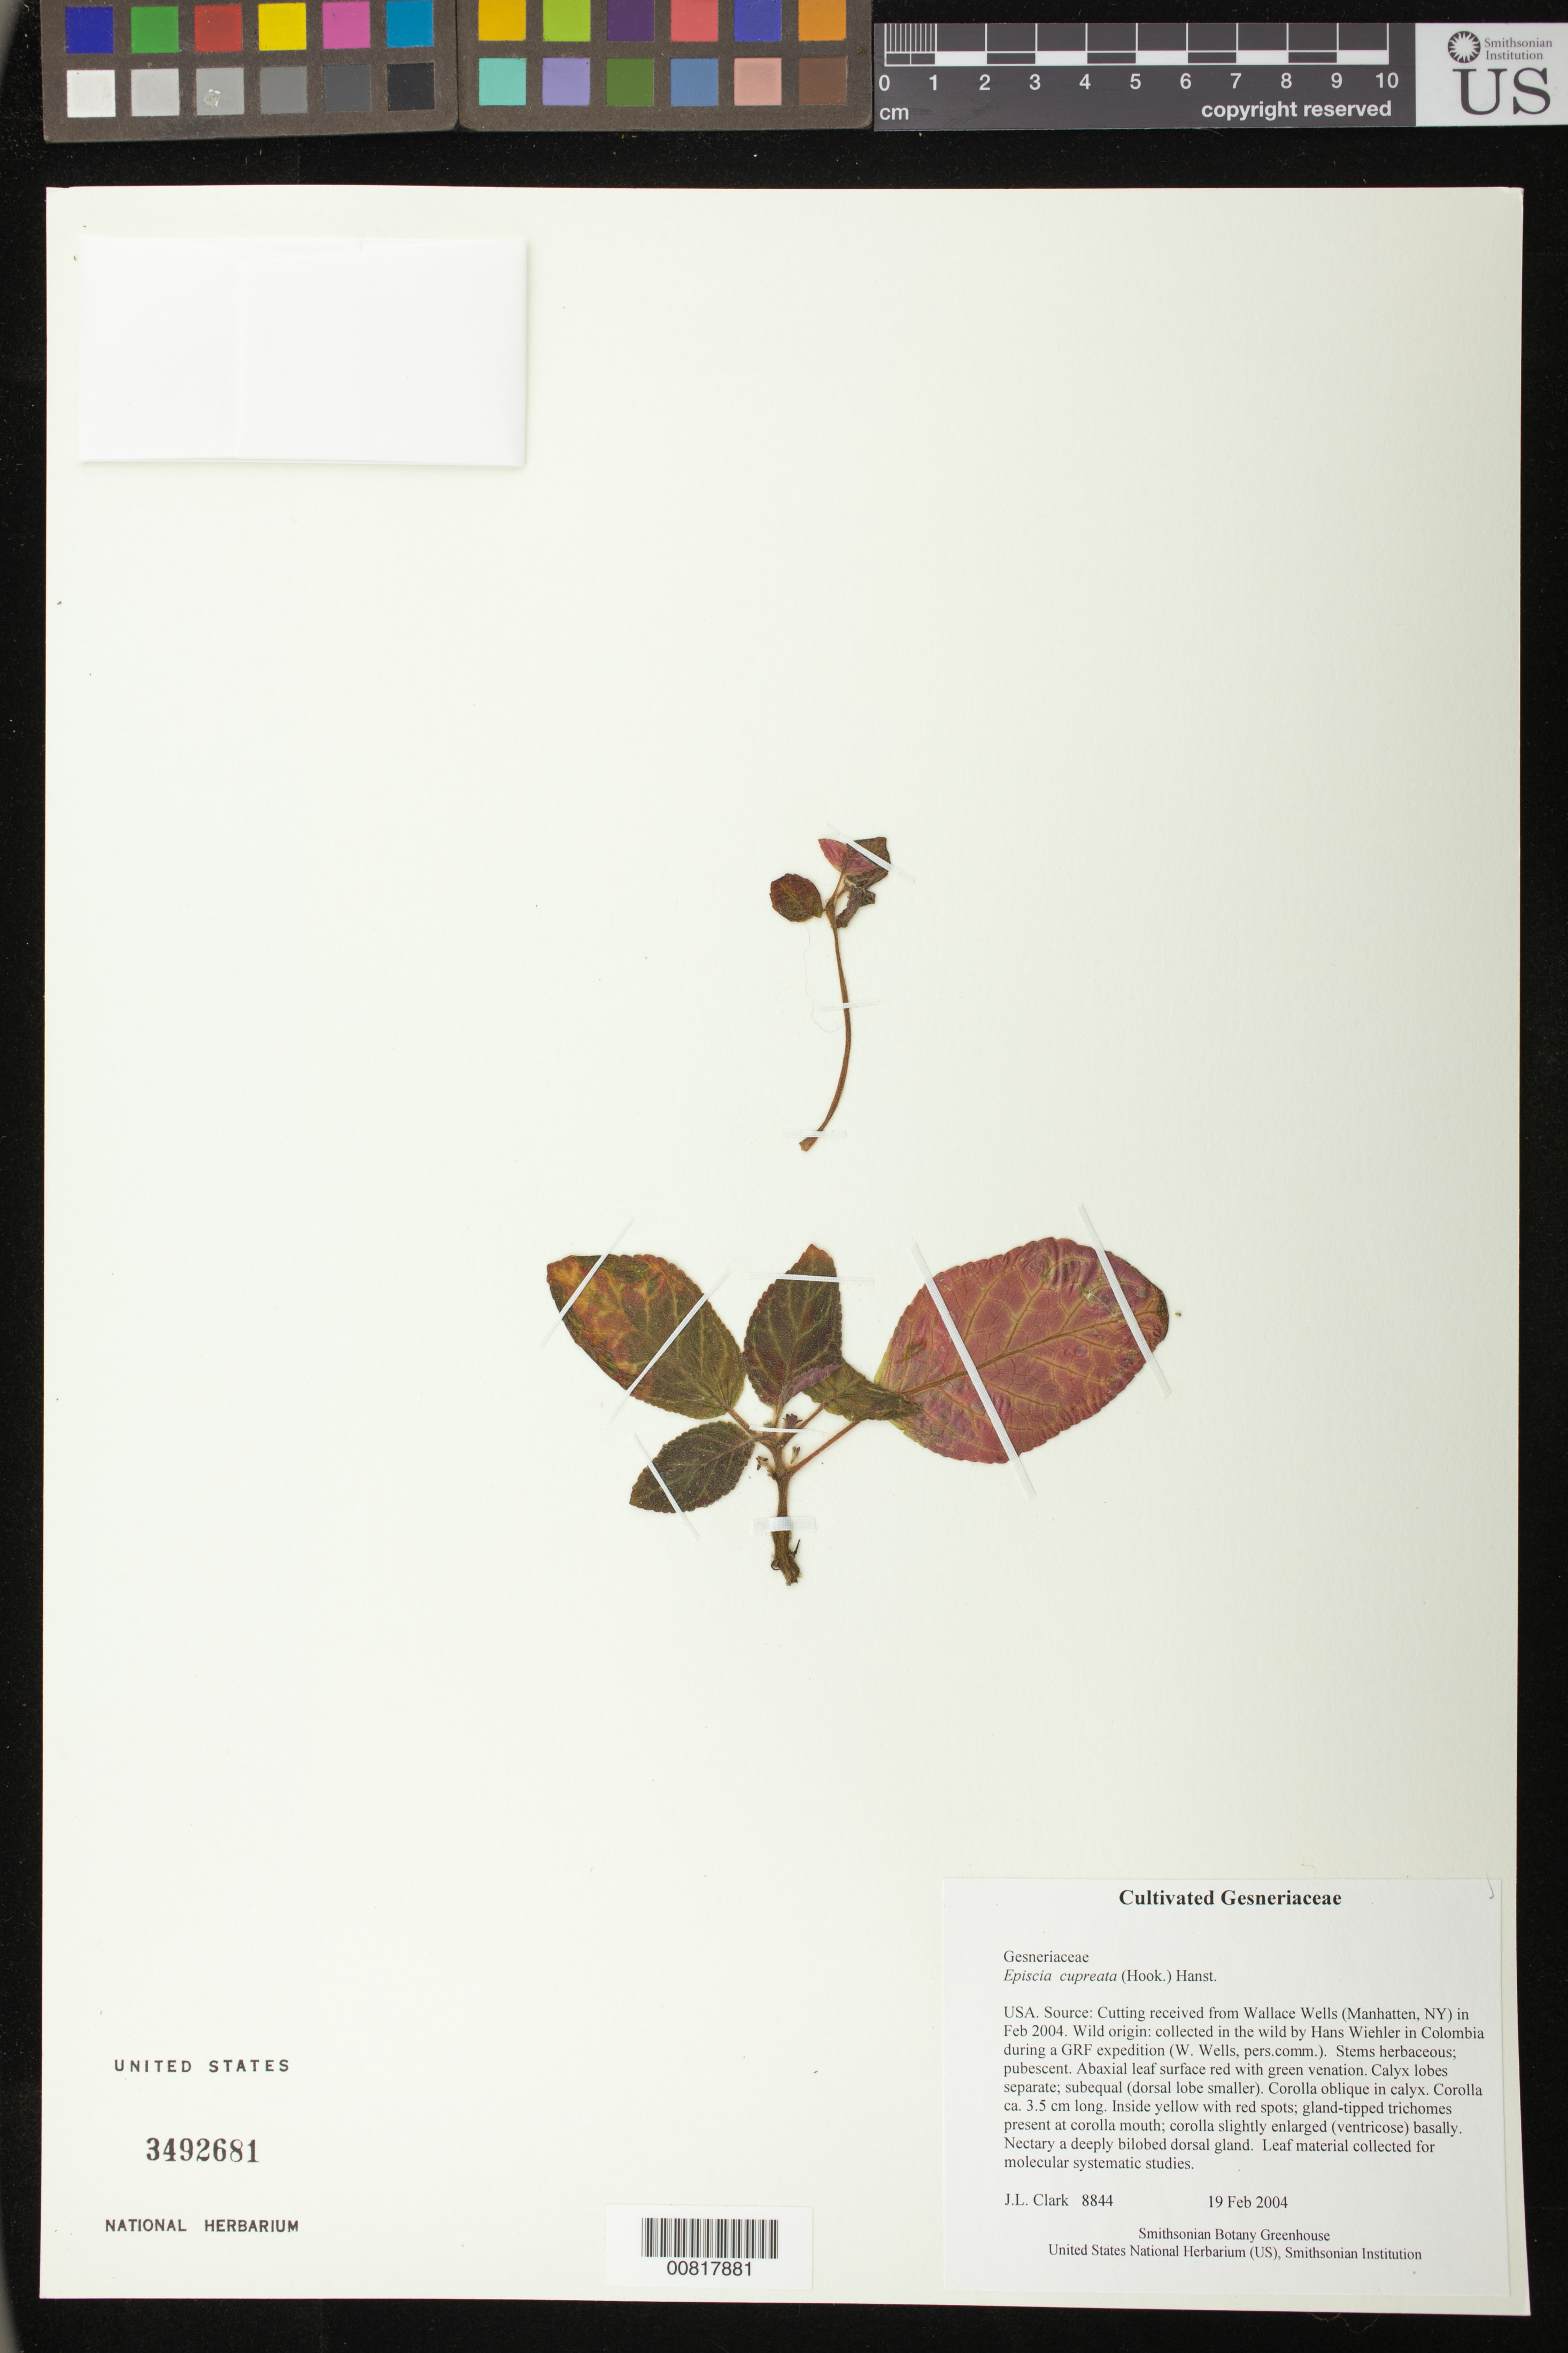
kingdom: Plantae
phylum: Tracheophyta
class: Magnoliopsida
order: Lamiales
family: Gesneriaceae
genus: Episcia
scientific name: Episcia cupreata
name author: (Hook.) Hanst.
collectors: J. L. Clark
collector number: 8844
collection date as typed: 19 Feb 2004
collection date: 2004-02-19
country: United States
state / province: District of Columbia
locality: Botany Research Greenhouses, Smithsonian Institution, Washington, DC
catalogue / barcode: US 3492681